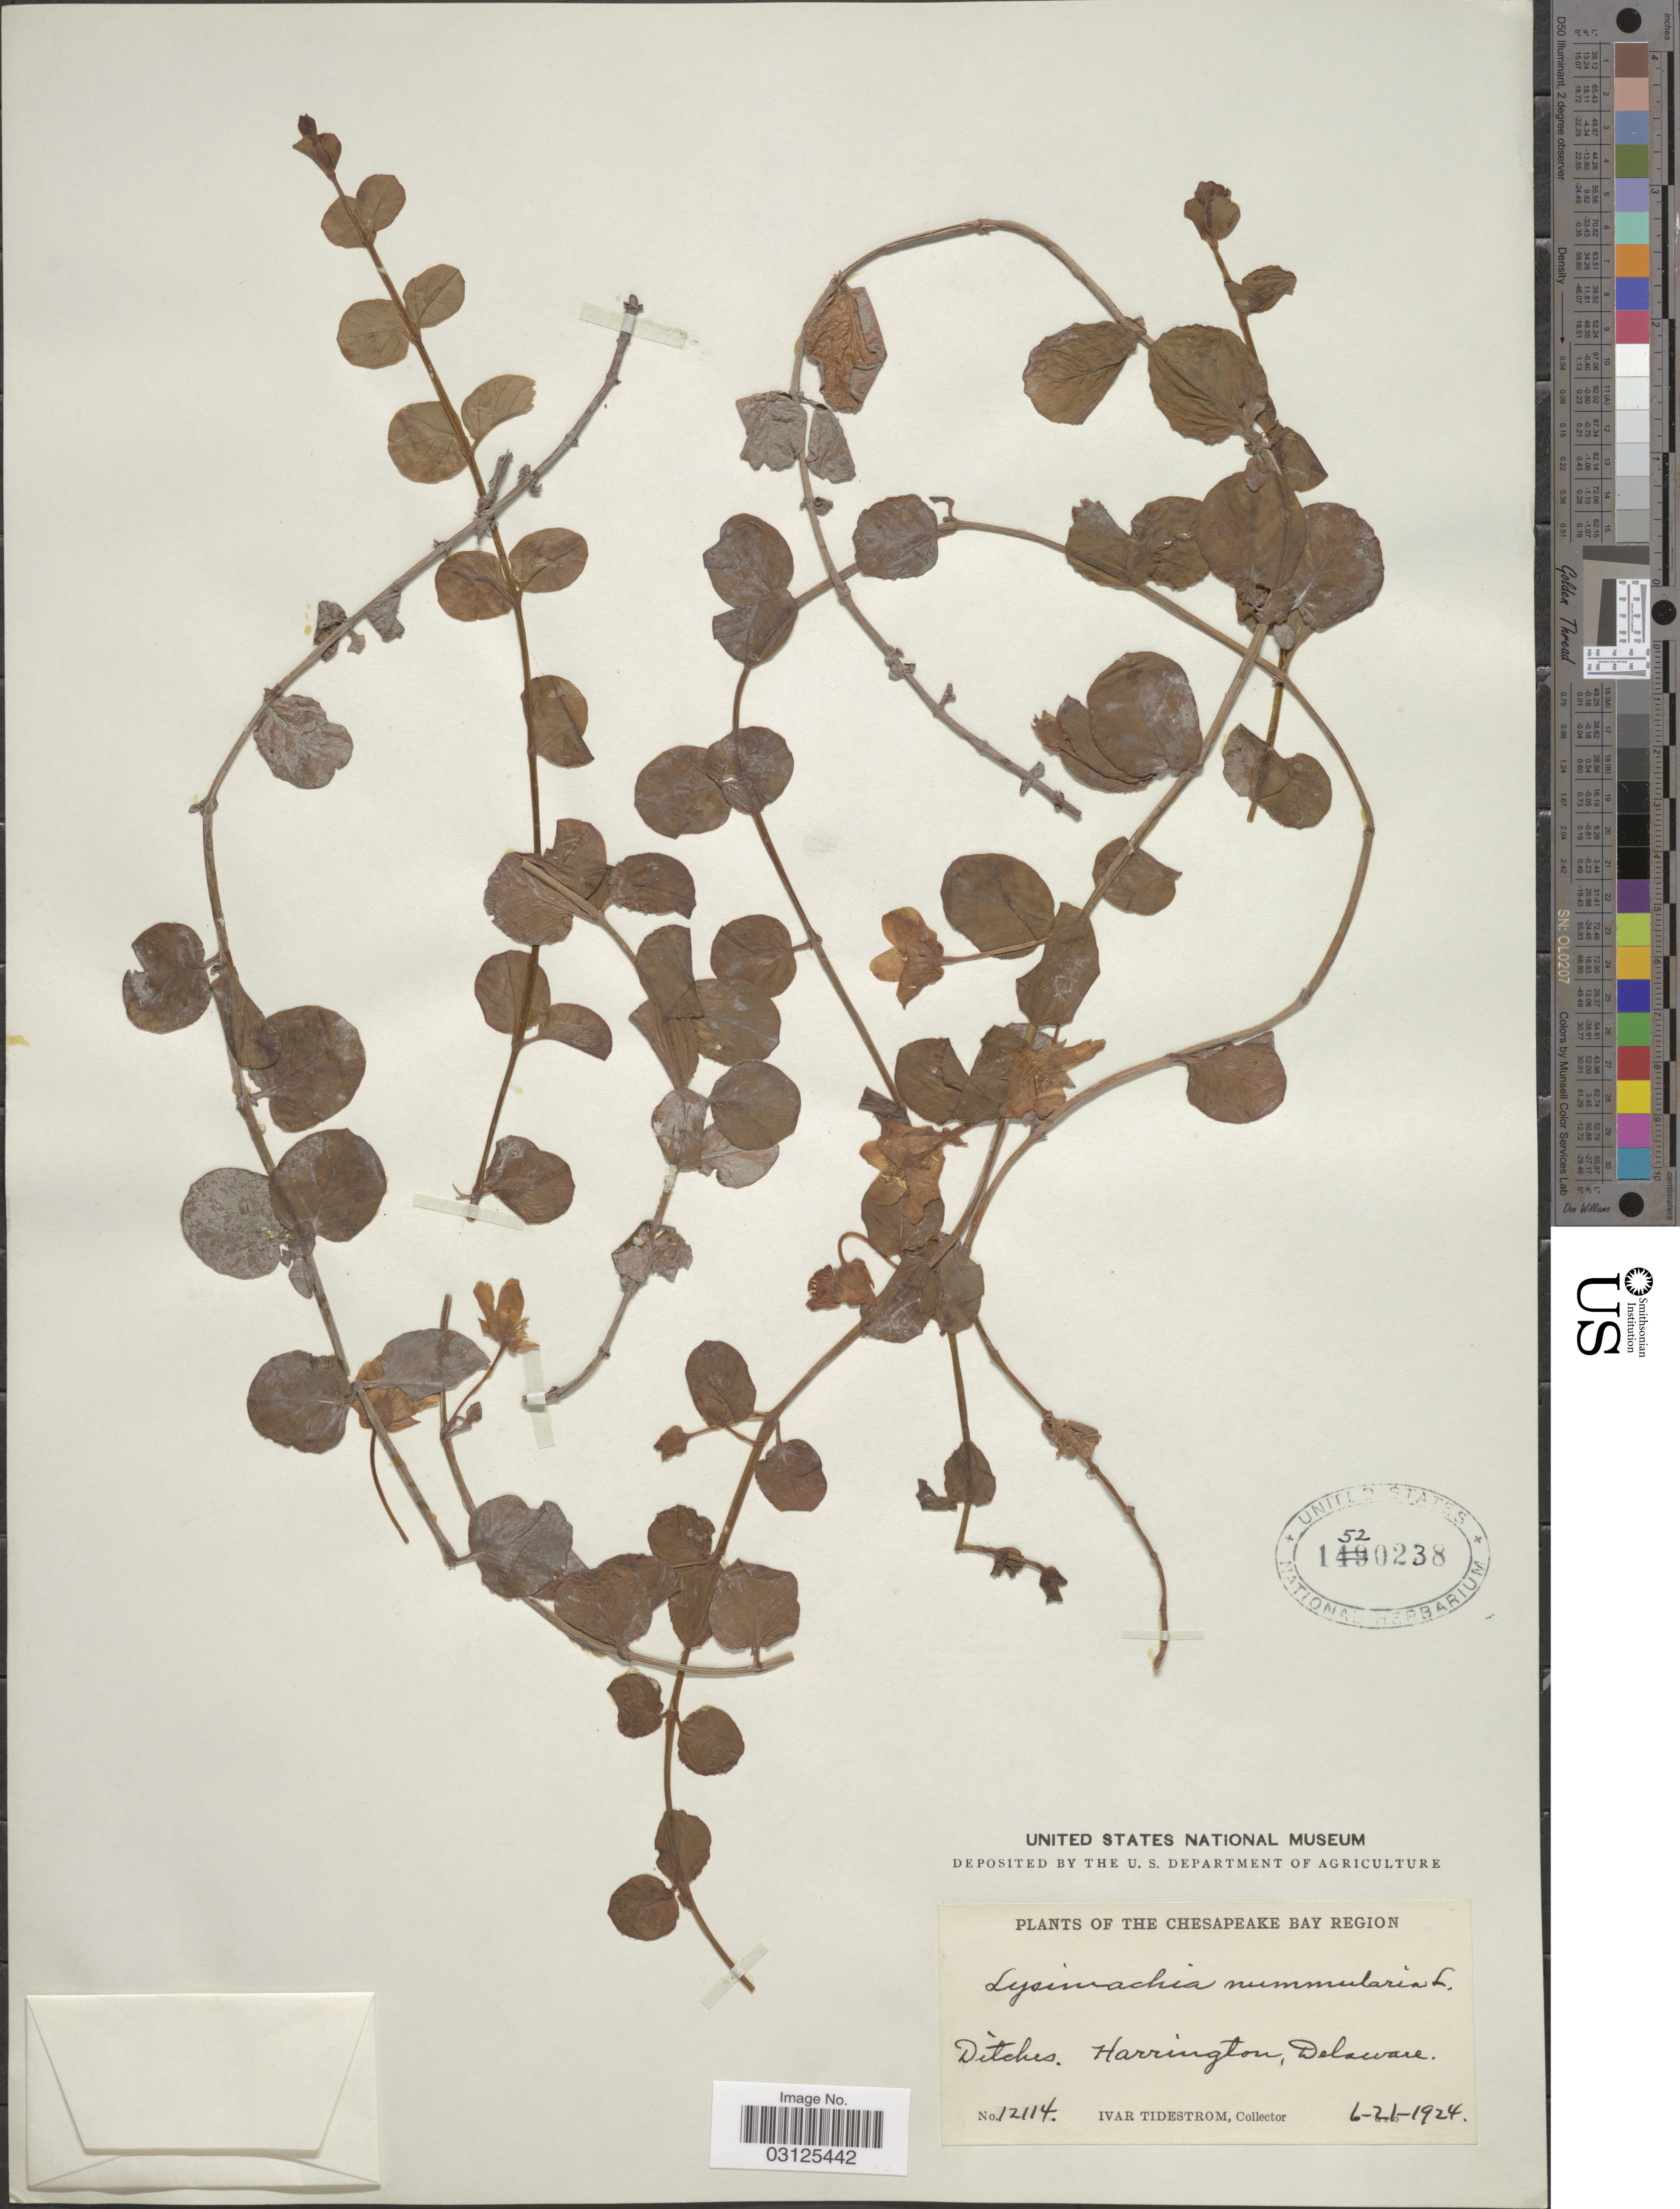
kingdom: Plantae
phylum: Tracheophyta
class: Magnoliopsida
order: Ericales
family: Primulaceae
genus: Lysimachia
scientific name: Lysimachia nummularia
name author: L.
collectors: I. F. Tidestrom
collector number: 12114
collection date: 1924-06-21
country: United States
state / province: Delaware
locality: The Chesapeake Bay Region, Harrington, Delaware.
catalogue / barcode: US 1520238